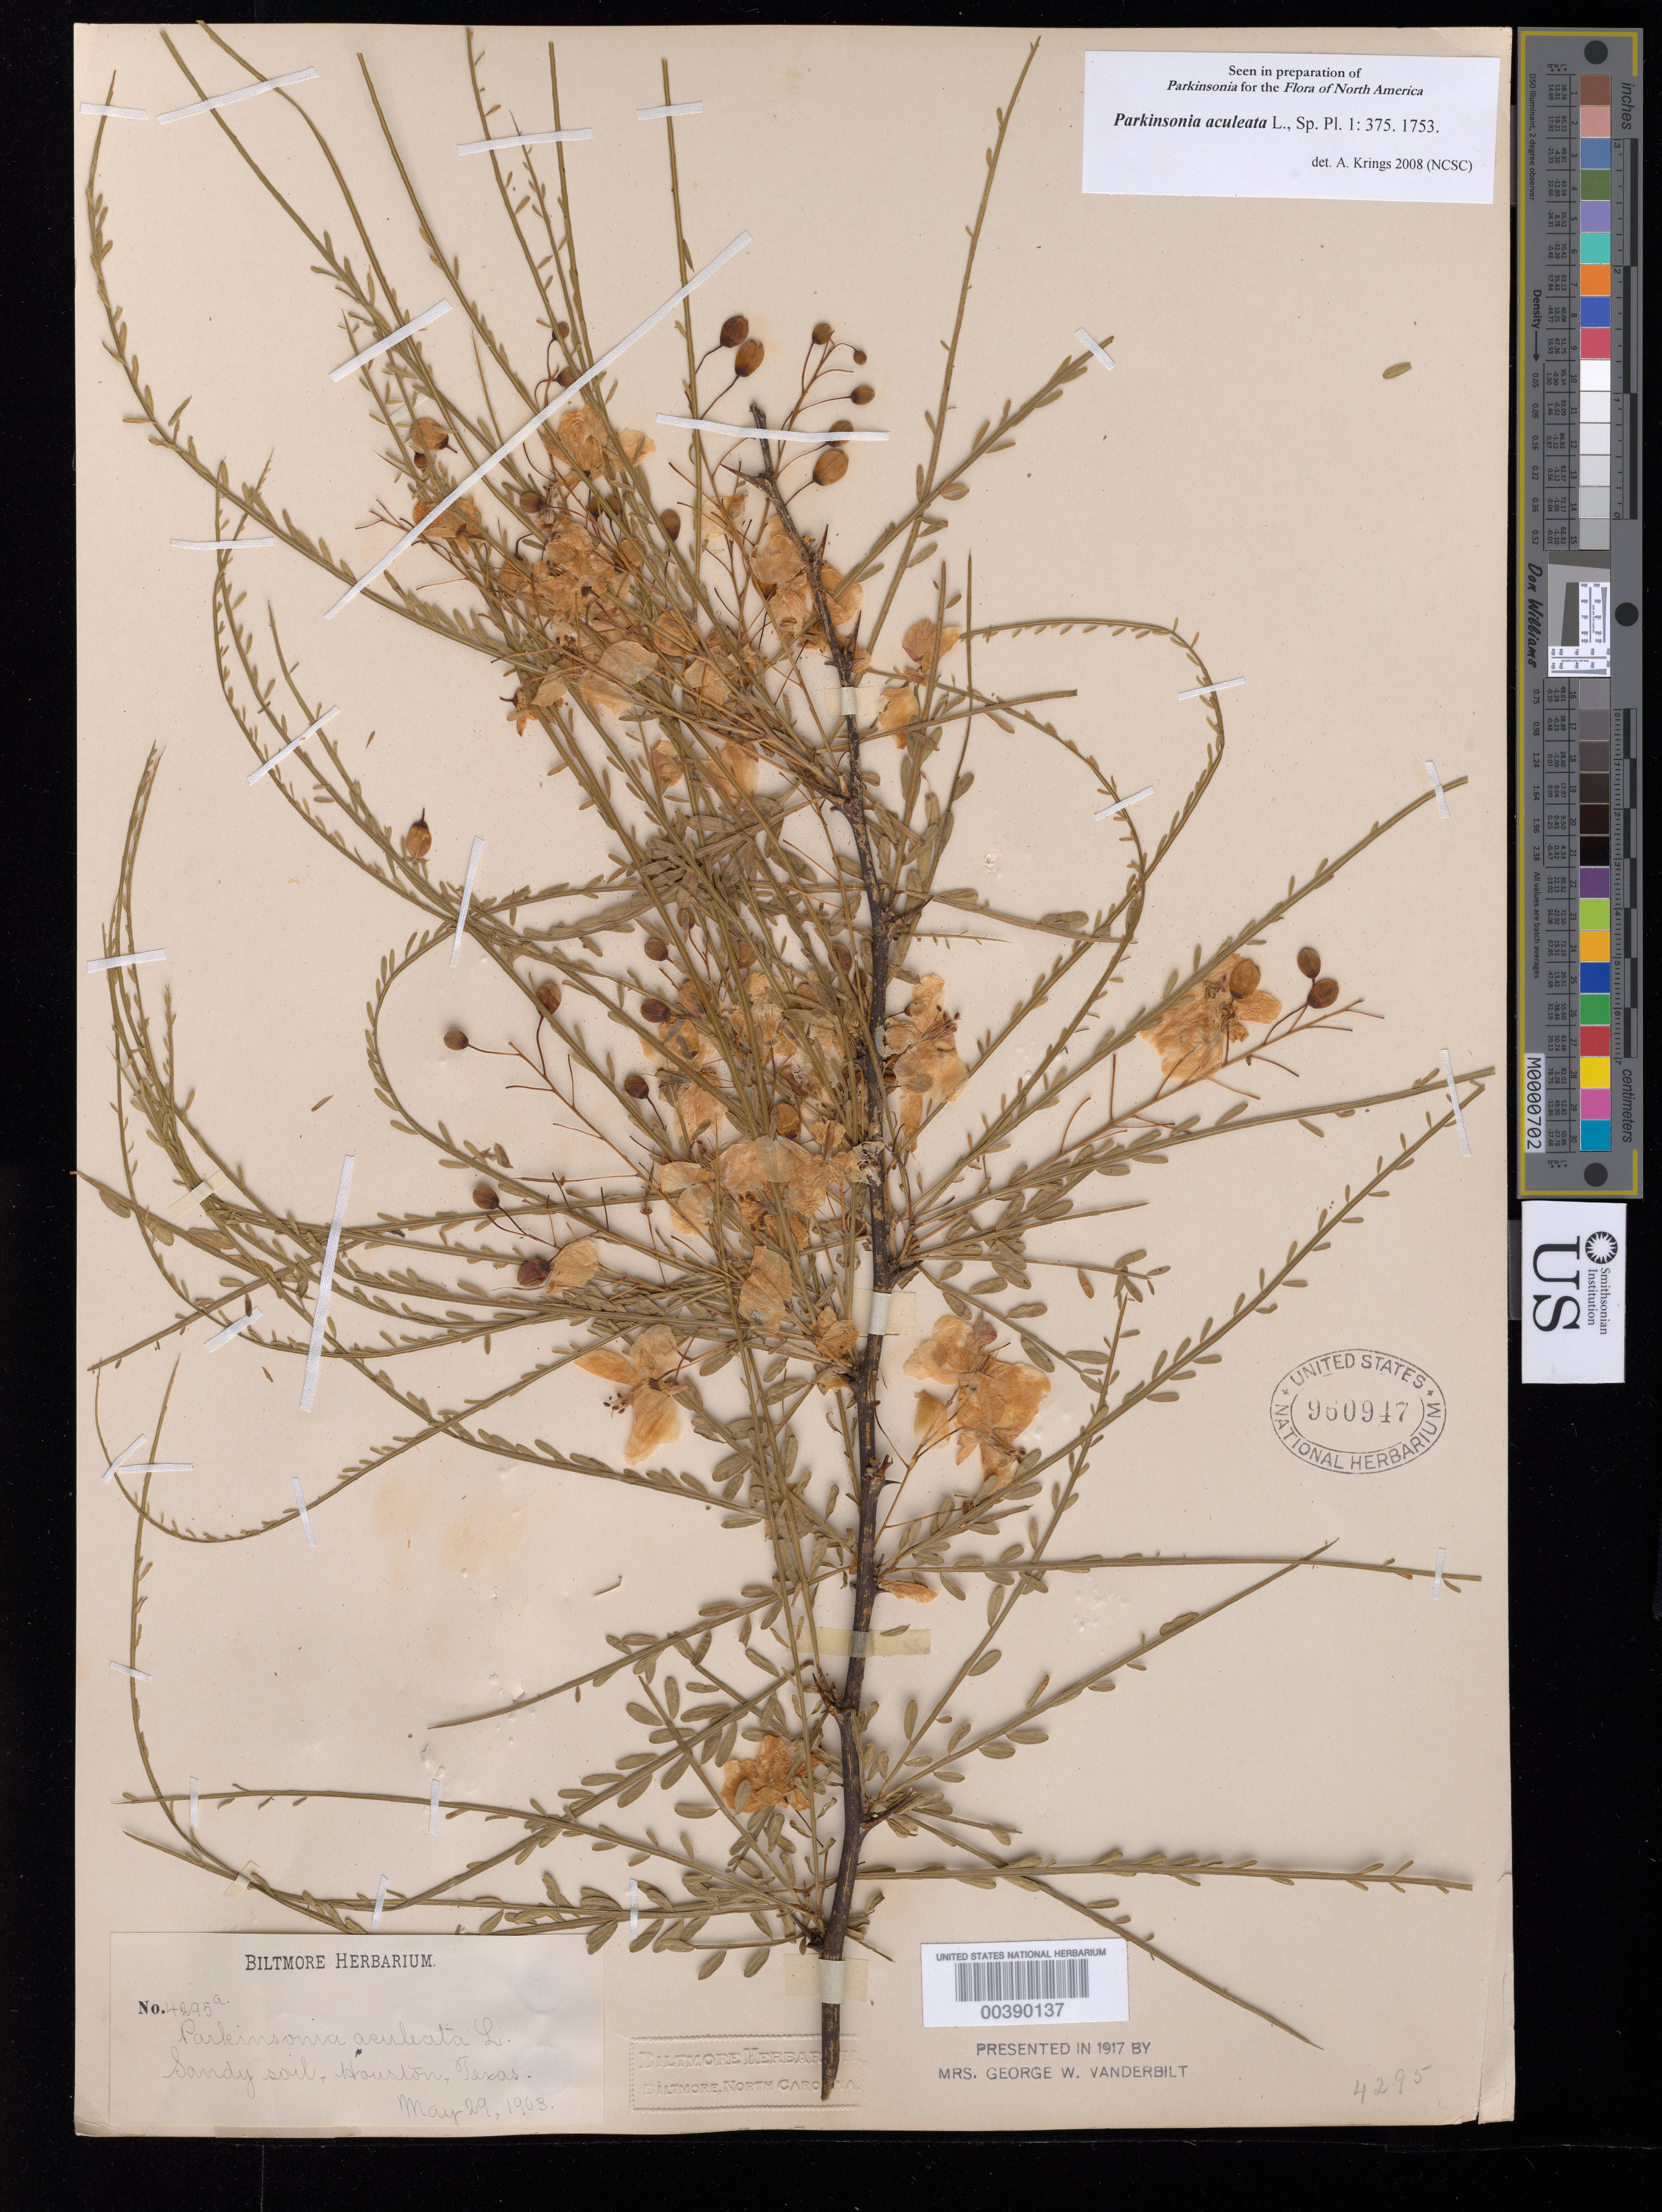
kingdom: Plantae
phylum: Tracheophyta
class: Magnoliopsida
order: Fabales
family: Fabaceae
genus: Parkinsonia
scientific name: Parkinsonia aculeata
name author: L.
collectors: ex herb. Biltmore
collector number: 4295a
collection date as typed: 29 May 1903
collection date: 1903-05-29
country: United States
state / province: Texas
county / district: Travis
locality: Austin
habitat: Sandy soil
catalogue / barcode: US 960947